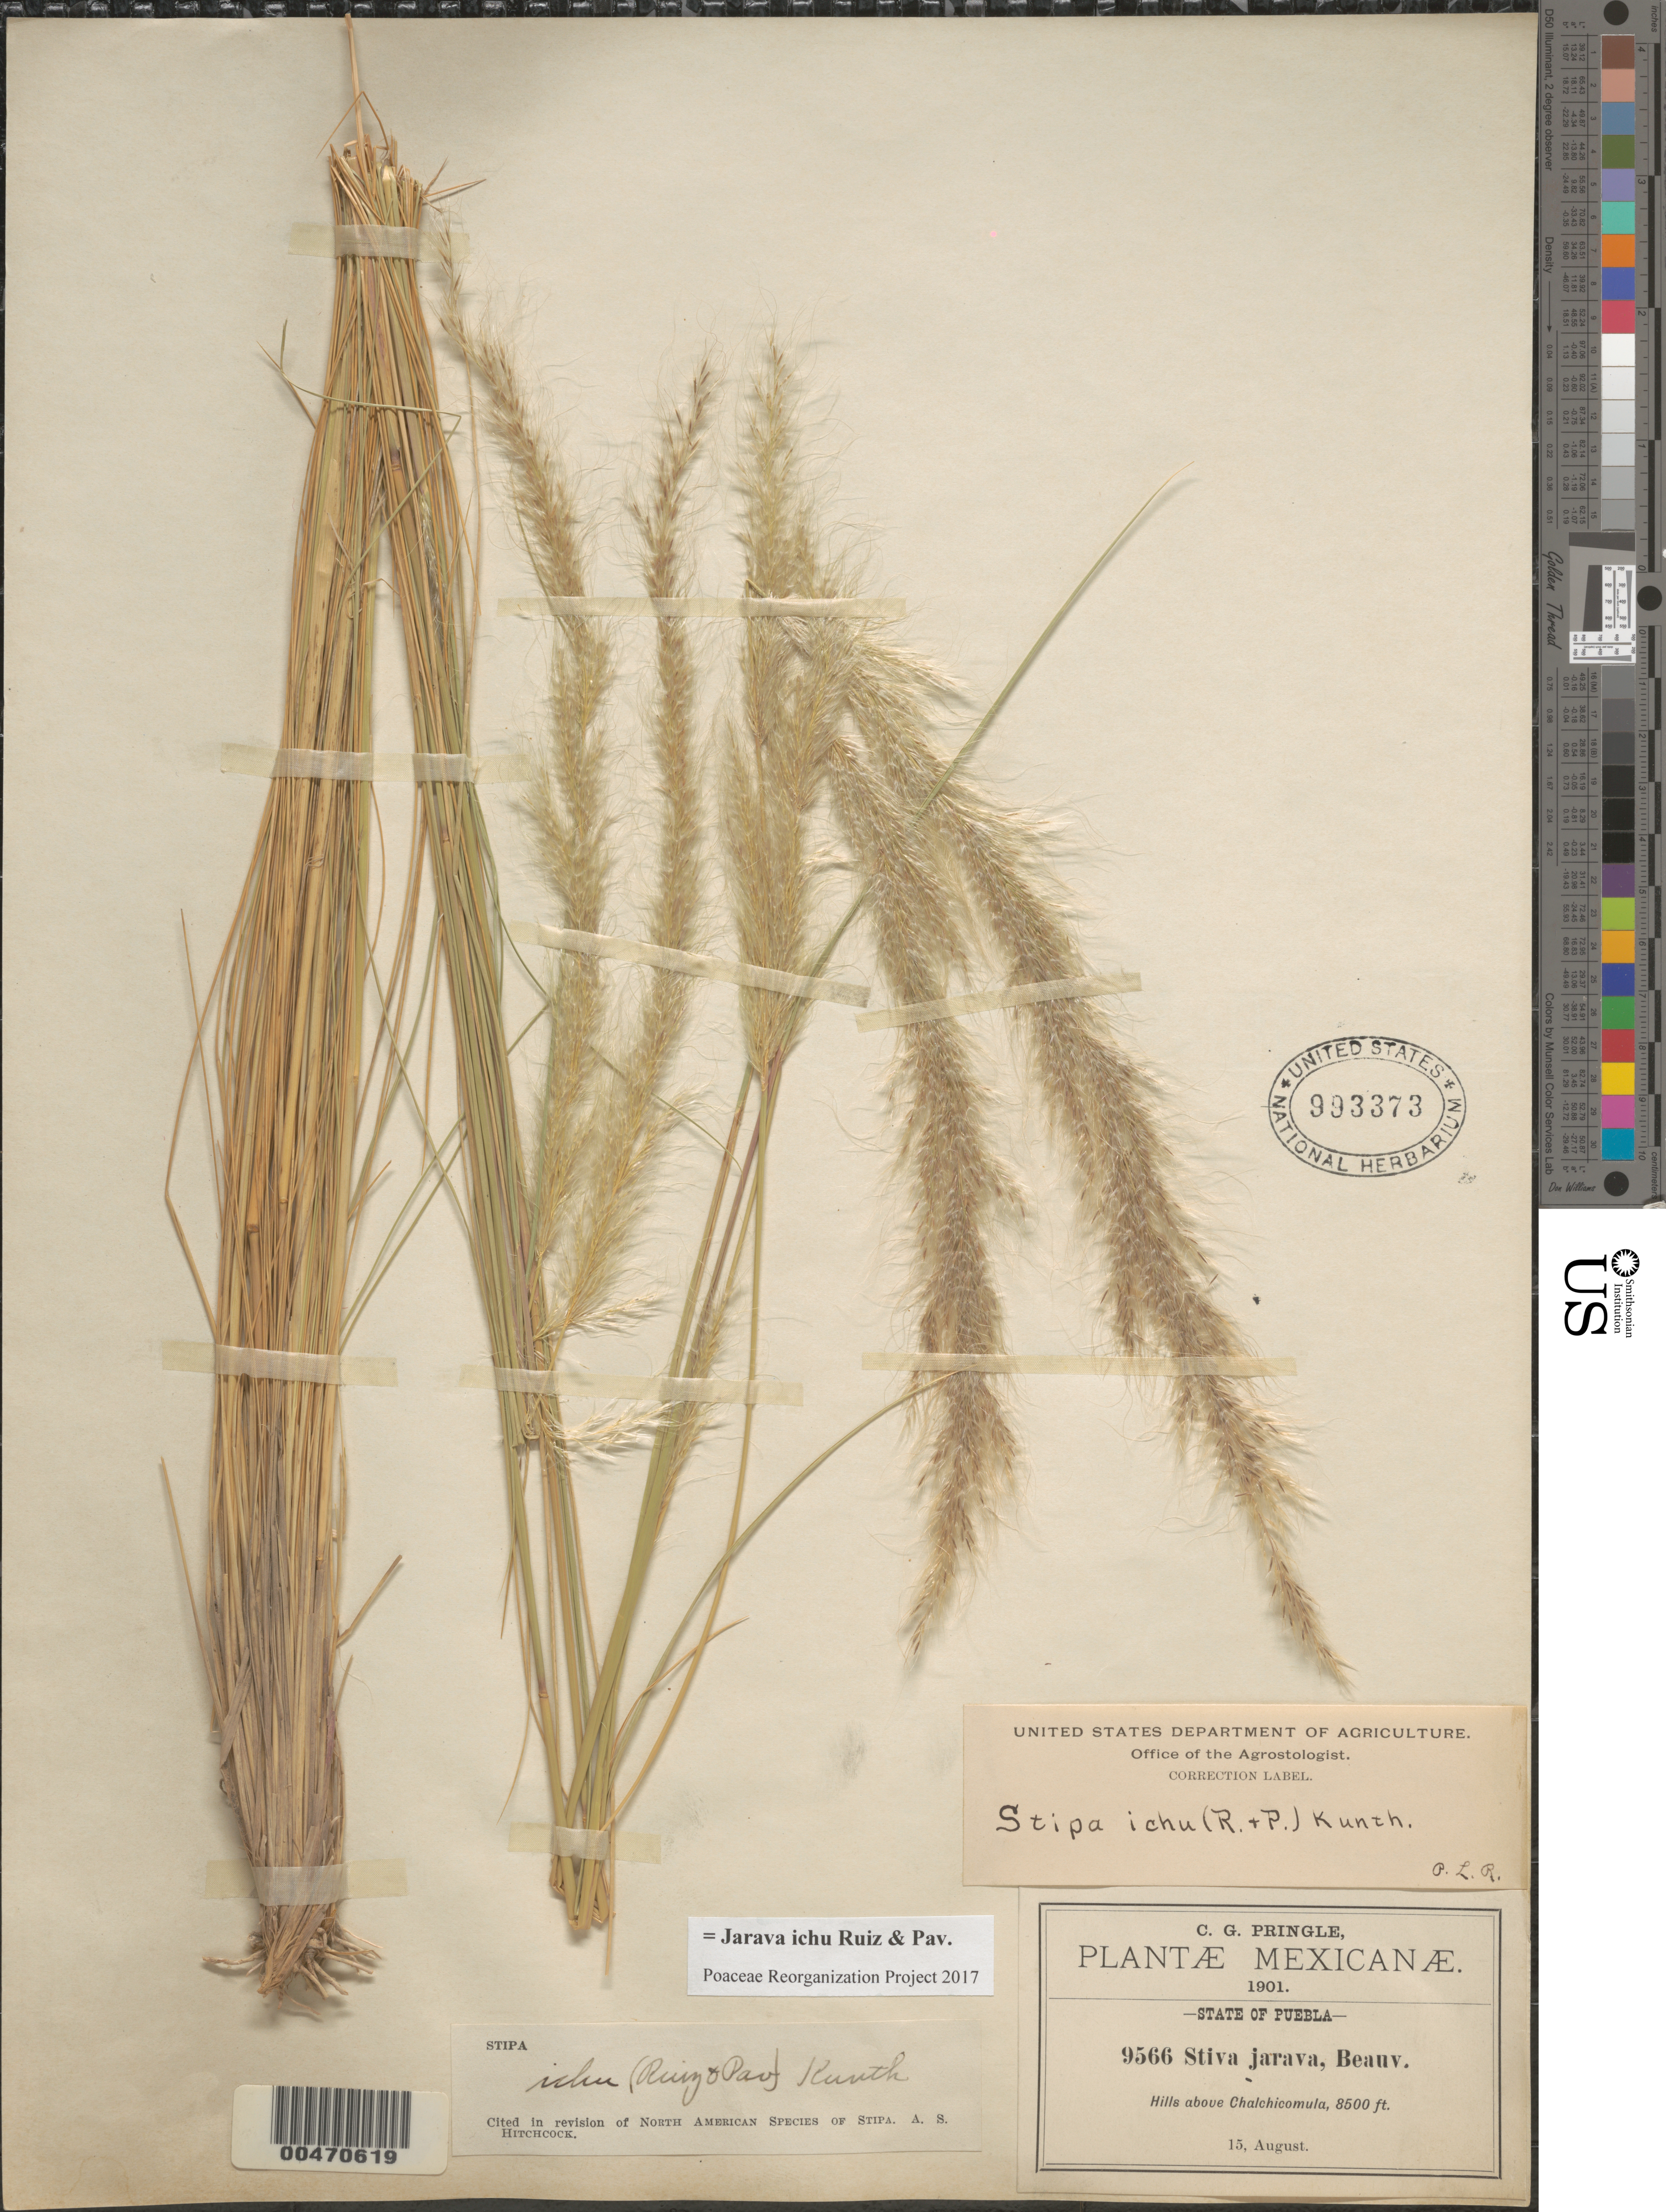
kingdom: Plantae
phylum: Tracheophyta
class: Liliopsida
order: Poales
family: Poaceae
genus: Jarava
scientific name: Jarava ichu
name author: Ruiz & Pav.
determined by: Poaceae Reorganization Project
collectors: C. G. Pringle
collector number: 9566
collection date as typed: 15 Aug 1901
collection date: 1901-08-15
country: Mexico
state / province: Puebla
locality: Above Chalchicomula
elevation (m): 2591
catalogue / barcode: US 993373